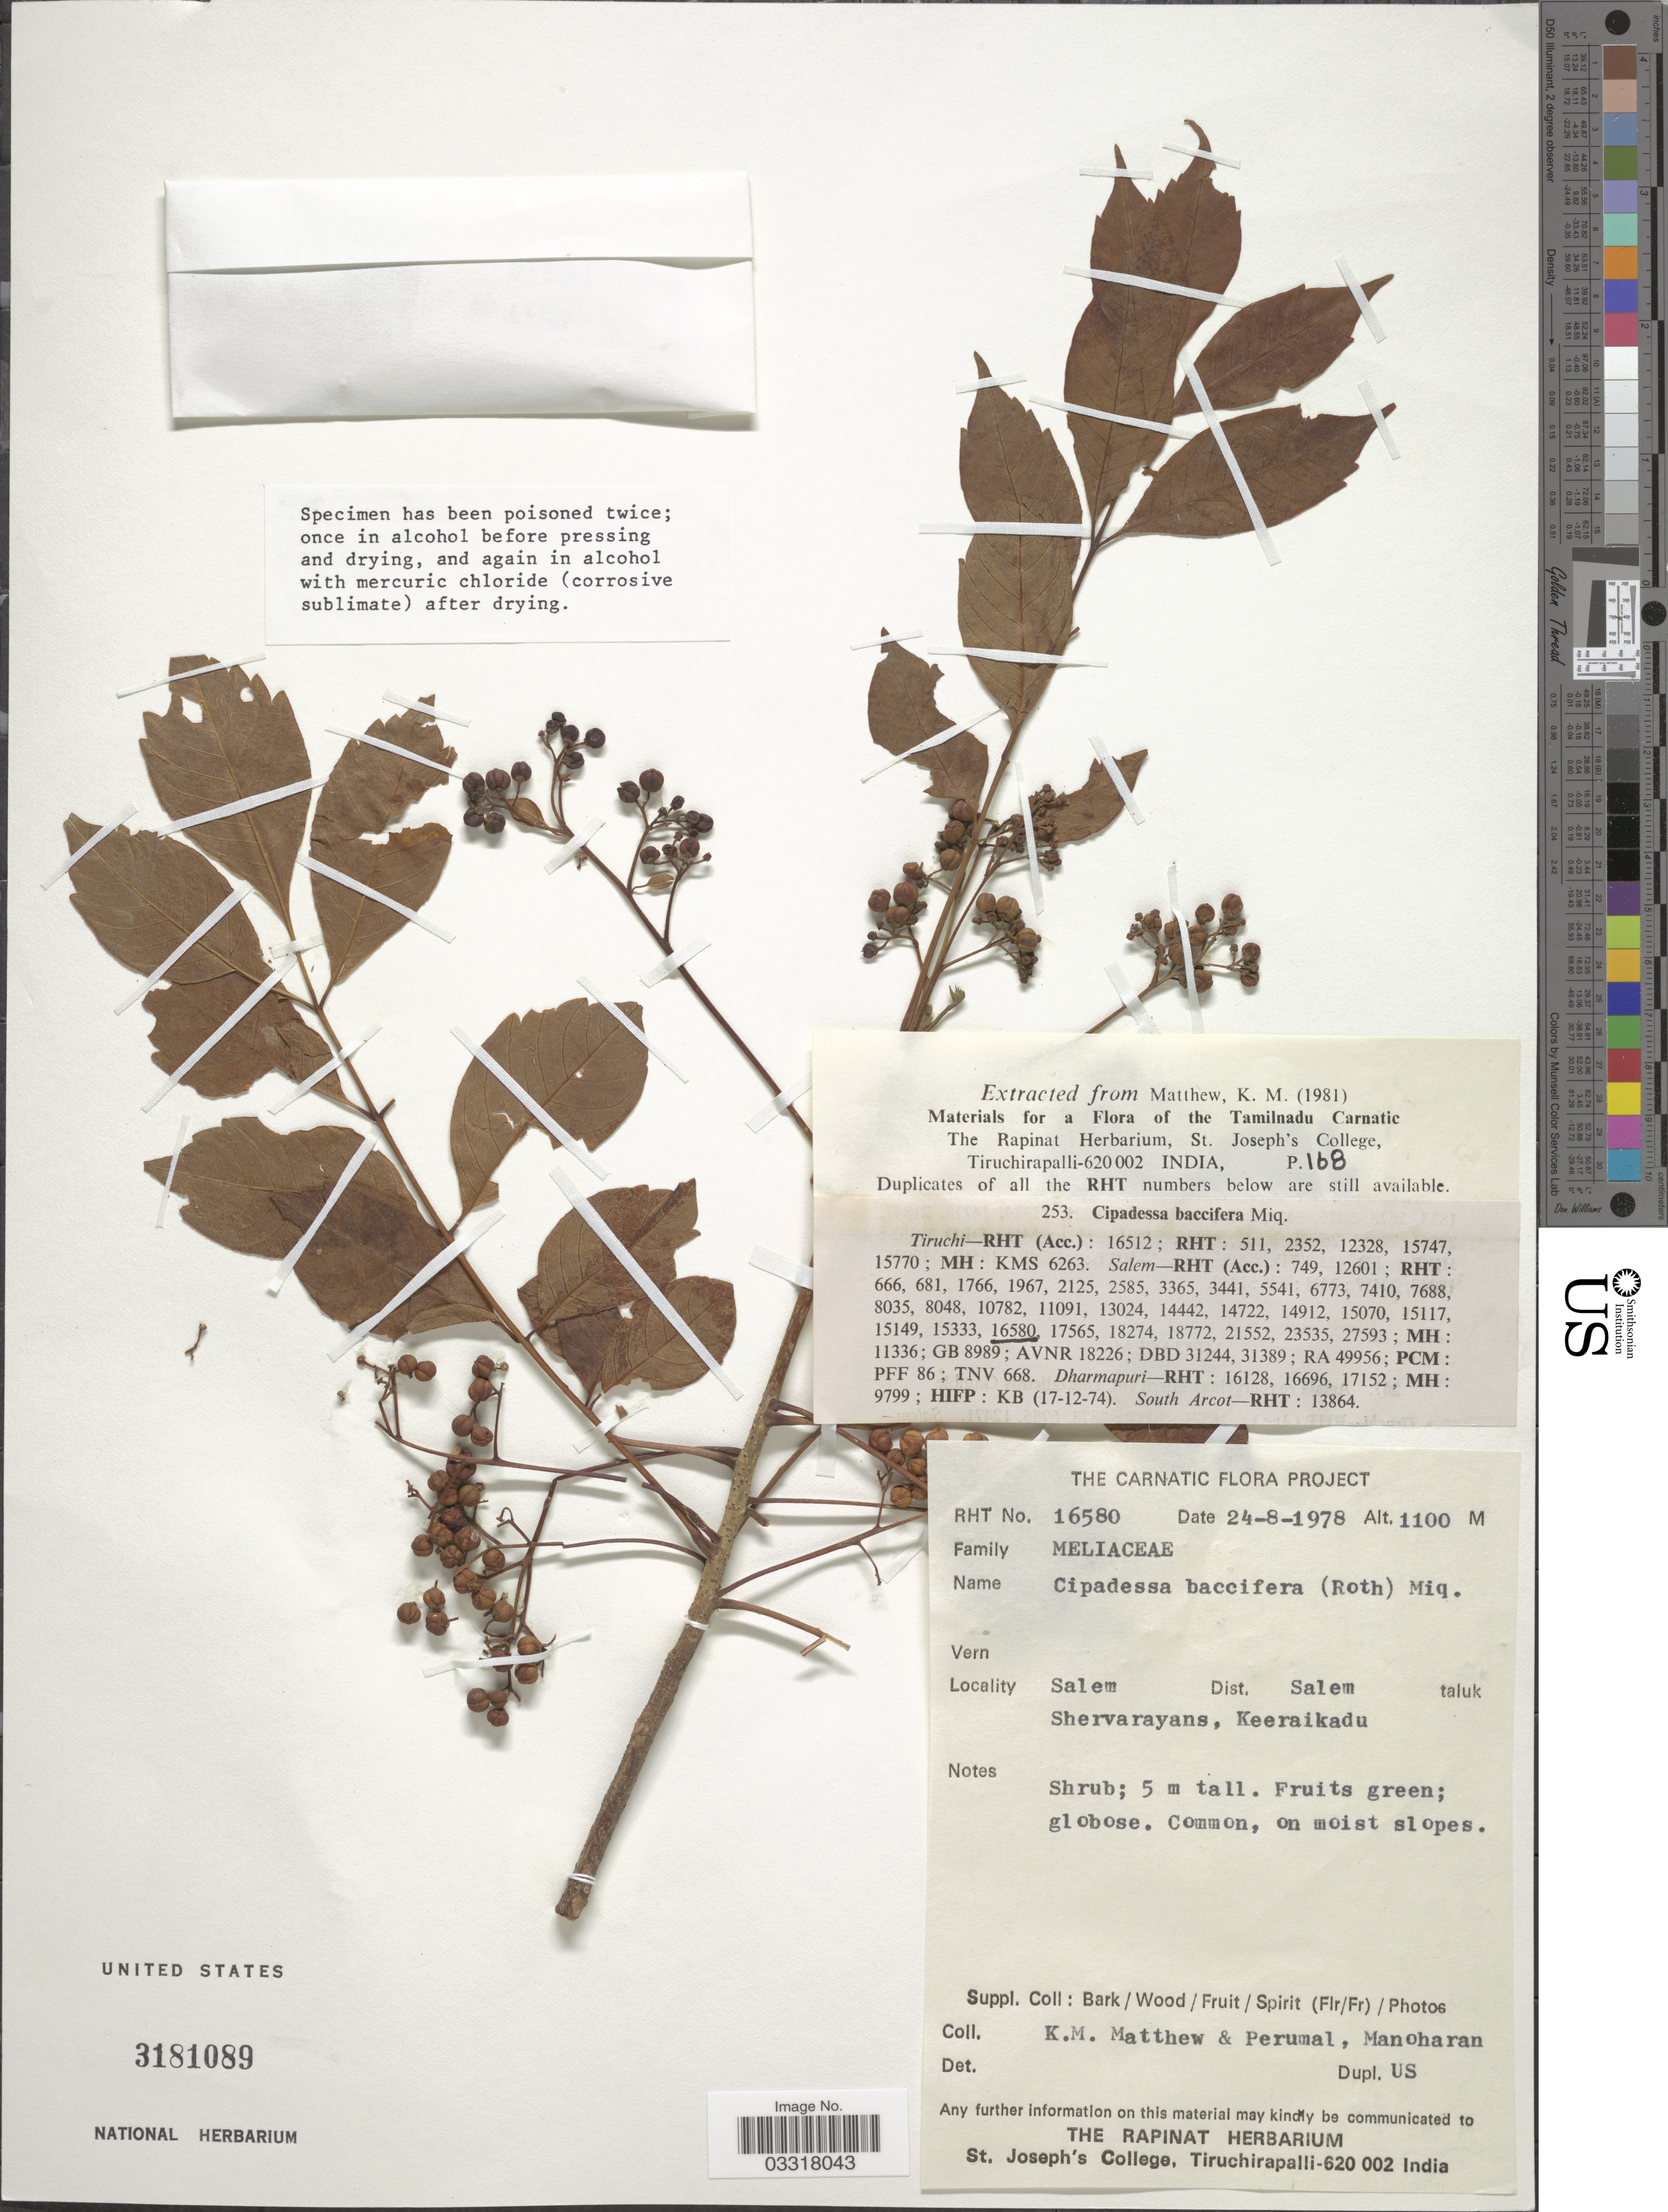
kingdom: Plantae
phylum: Tracheophyta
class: Magnoliopsida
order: Sapindales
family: Meliaceae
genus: Cipadessa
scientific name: Cipadessa baccifera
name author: Miq.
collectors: K. M. Matthew, Perumal & Manoharan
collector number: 16580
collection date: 1978-08-24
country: India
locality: Salem. Dist. Salem taluk Shervarayans, Keeraikadu.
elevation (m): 1100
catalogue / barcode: US 3181089